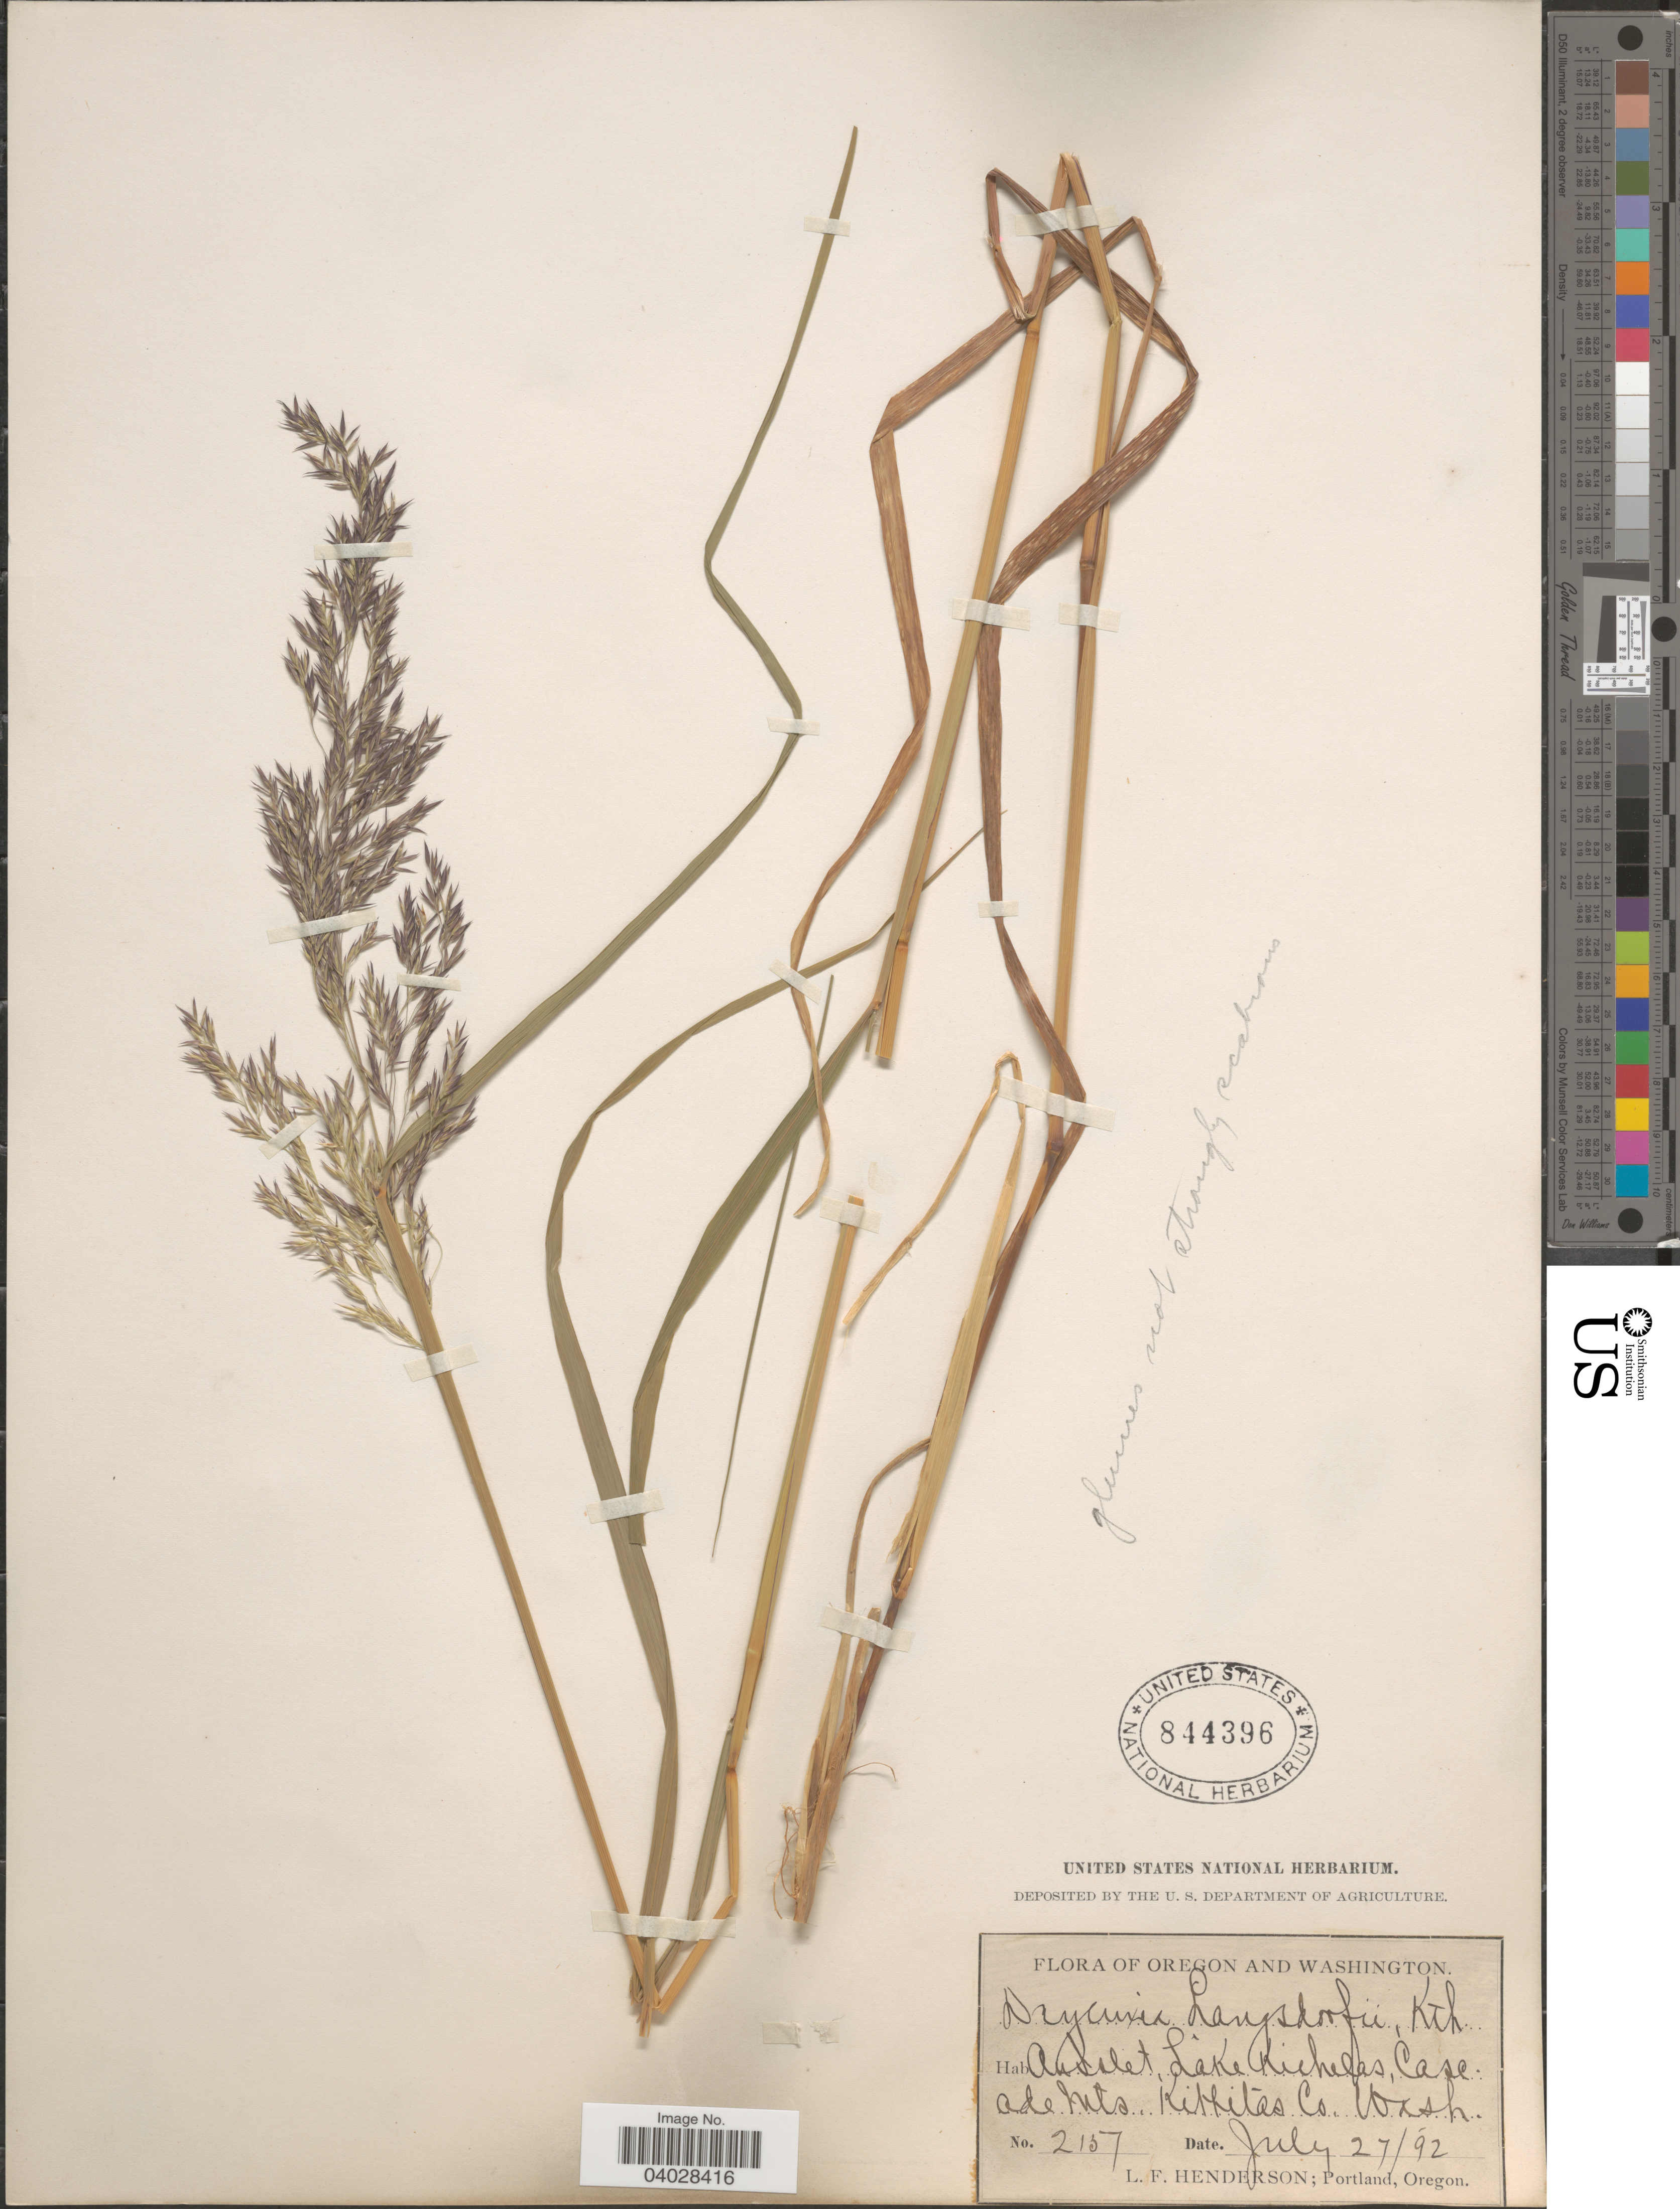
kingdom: Plantae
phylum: Tracheophyta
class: Liliopsida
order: Poales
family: Poaceae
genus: Calamagrostis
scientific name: Calamagrostis canadensis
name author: (Michx.) P. Beauv.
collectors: L. Henderson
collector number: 2157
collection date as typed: Transcribed d/m/y: 27/7/92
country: United States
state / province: Washington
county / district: Kittitas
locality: An Islet, Lake Keechelus, Cascade Mts., Kittitas Co.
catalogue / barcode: US 844396